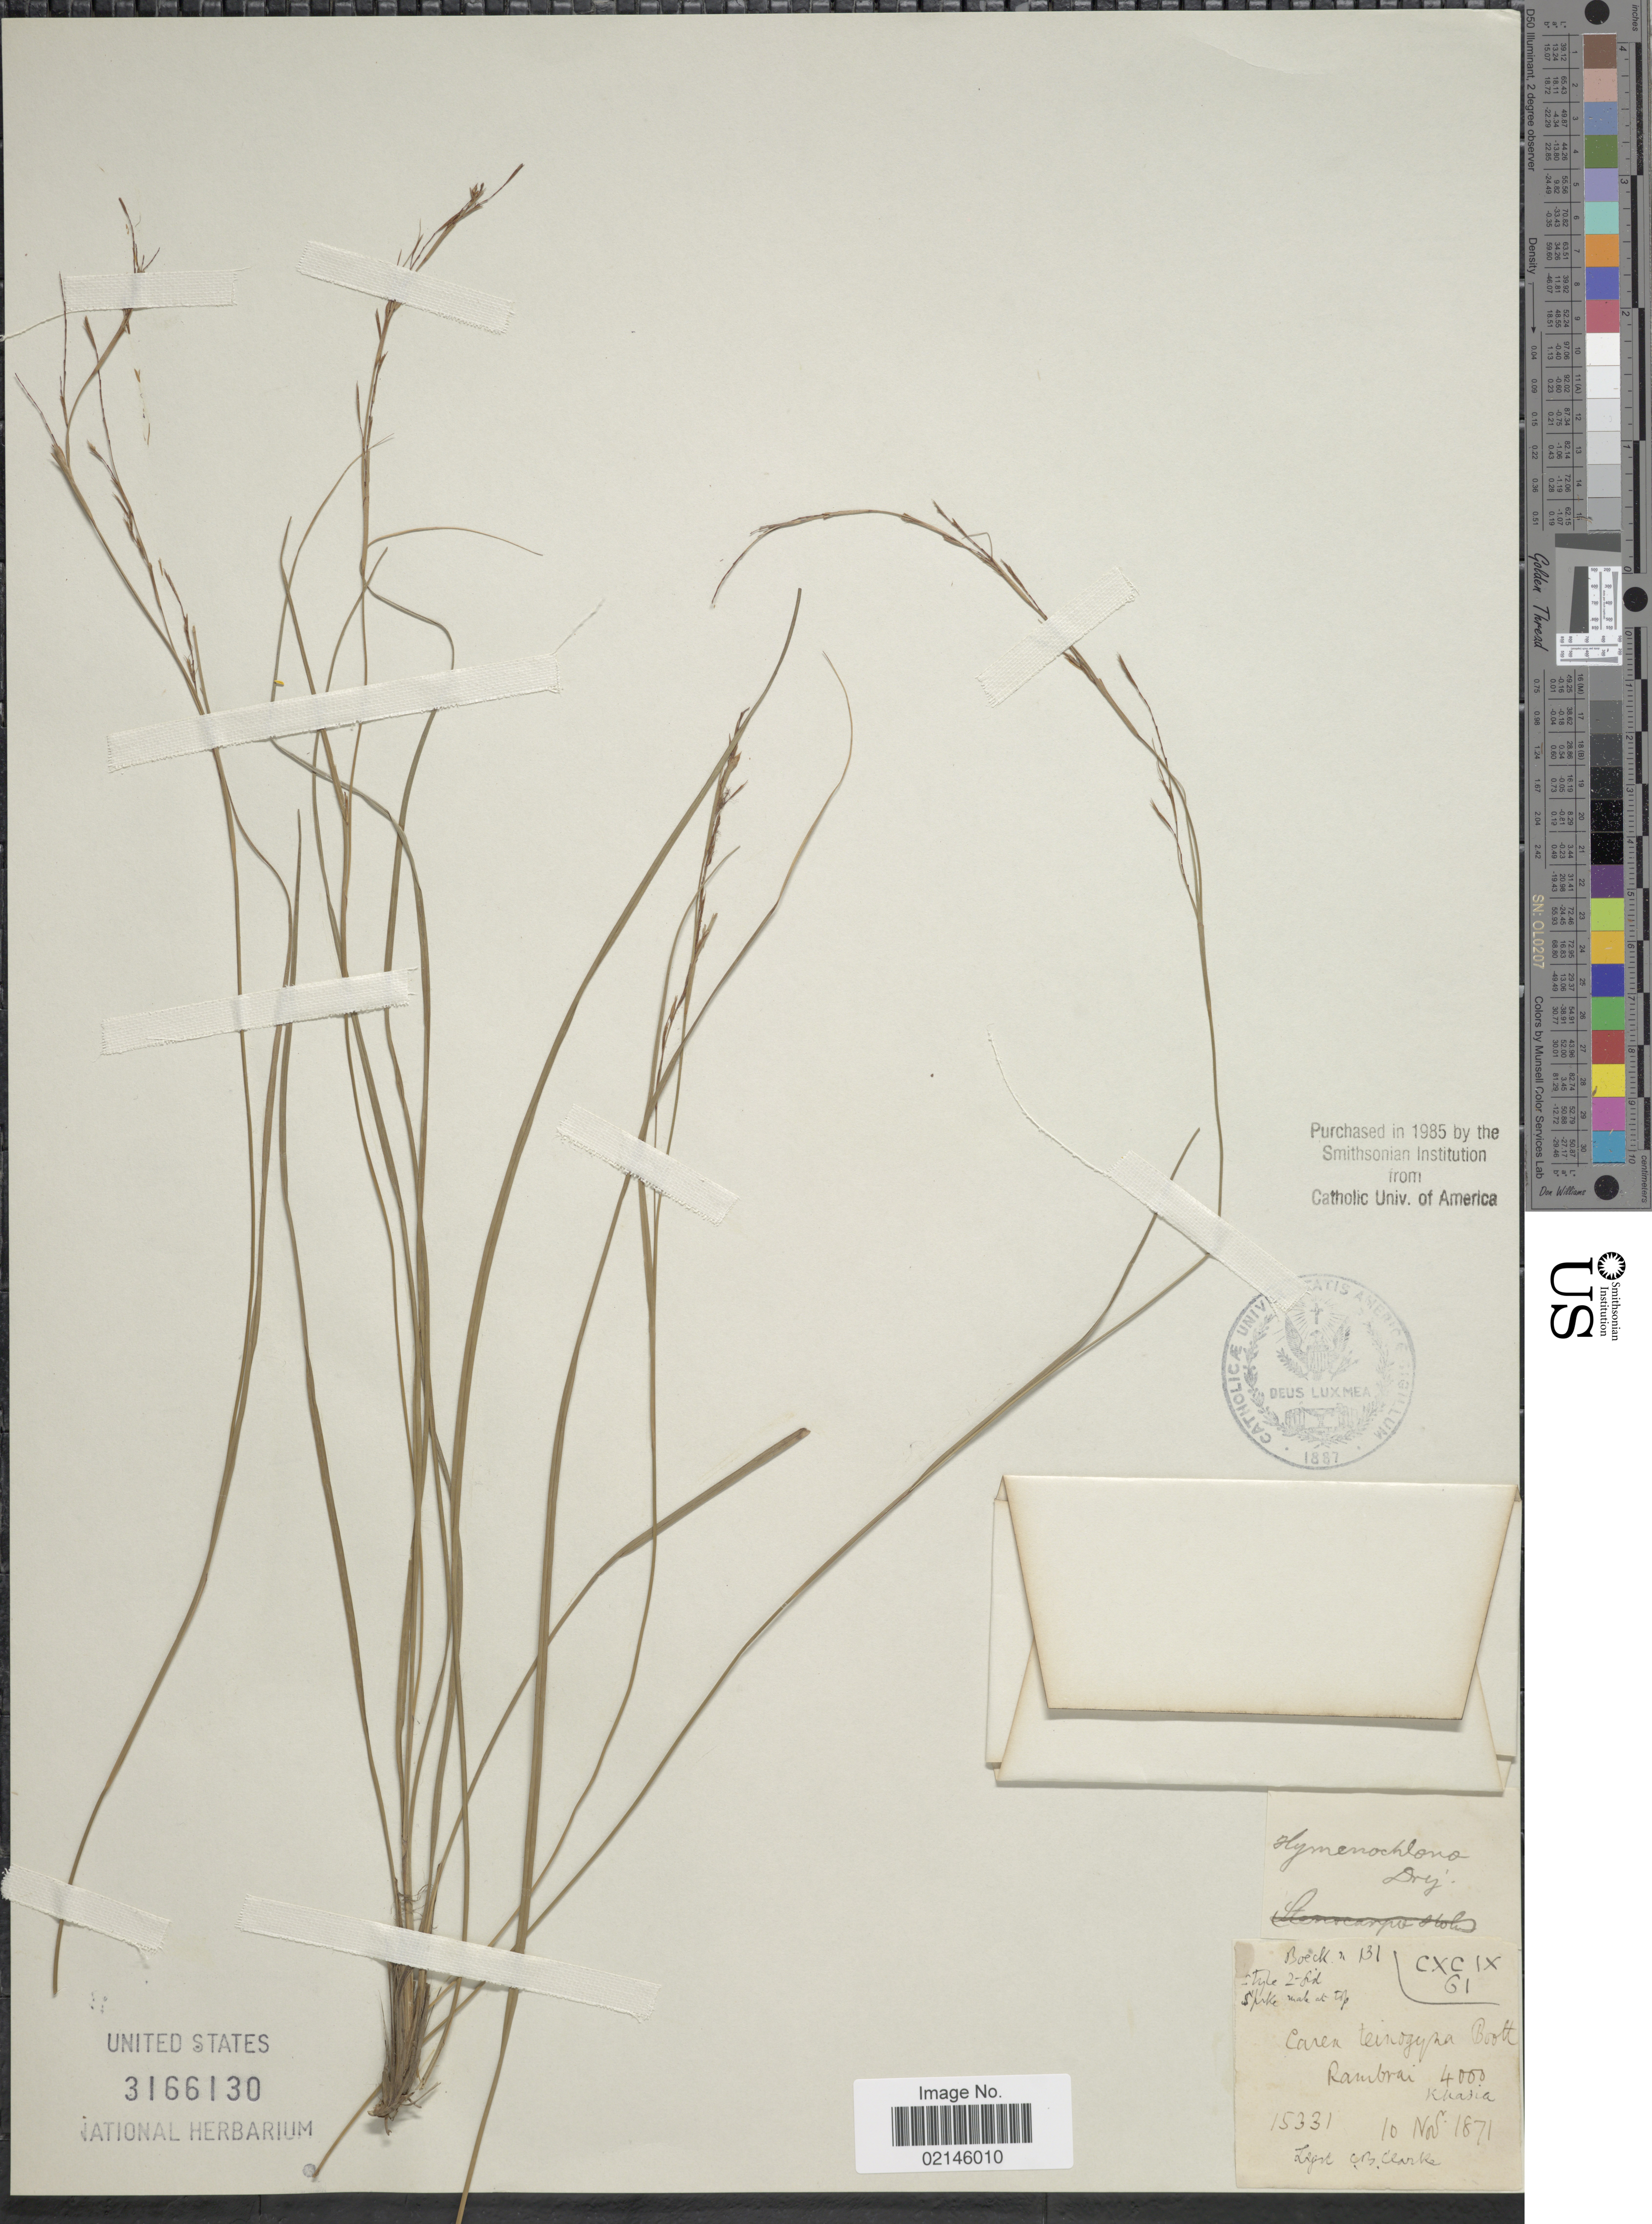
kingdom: Plantae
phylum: Tracheophyta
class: Liliopsida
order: Poales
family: Cyperaceae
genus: Carex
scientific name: Carex teinogyna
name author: Boott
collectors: C. B. Clarke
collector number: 15331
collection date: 1871-11-10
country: India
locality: Rambrai. Khasia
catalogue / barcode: US 3166130